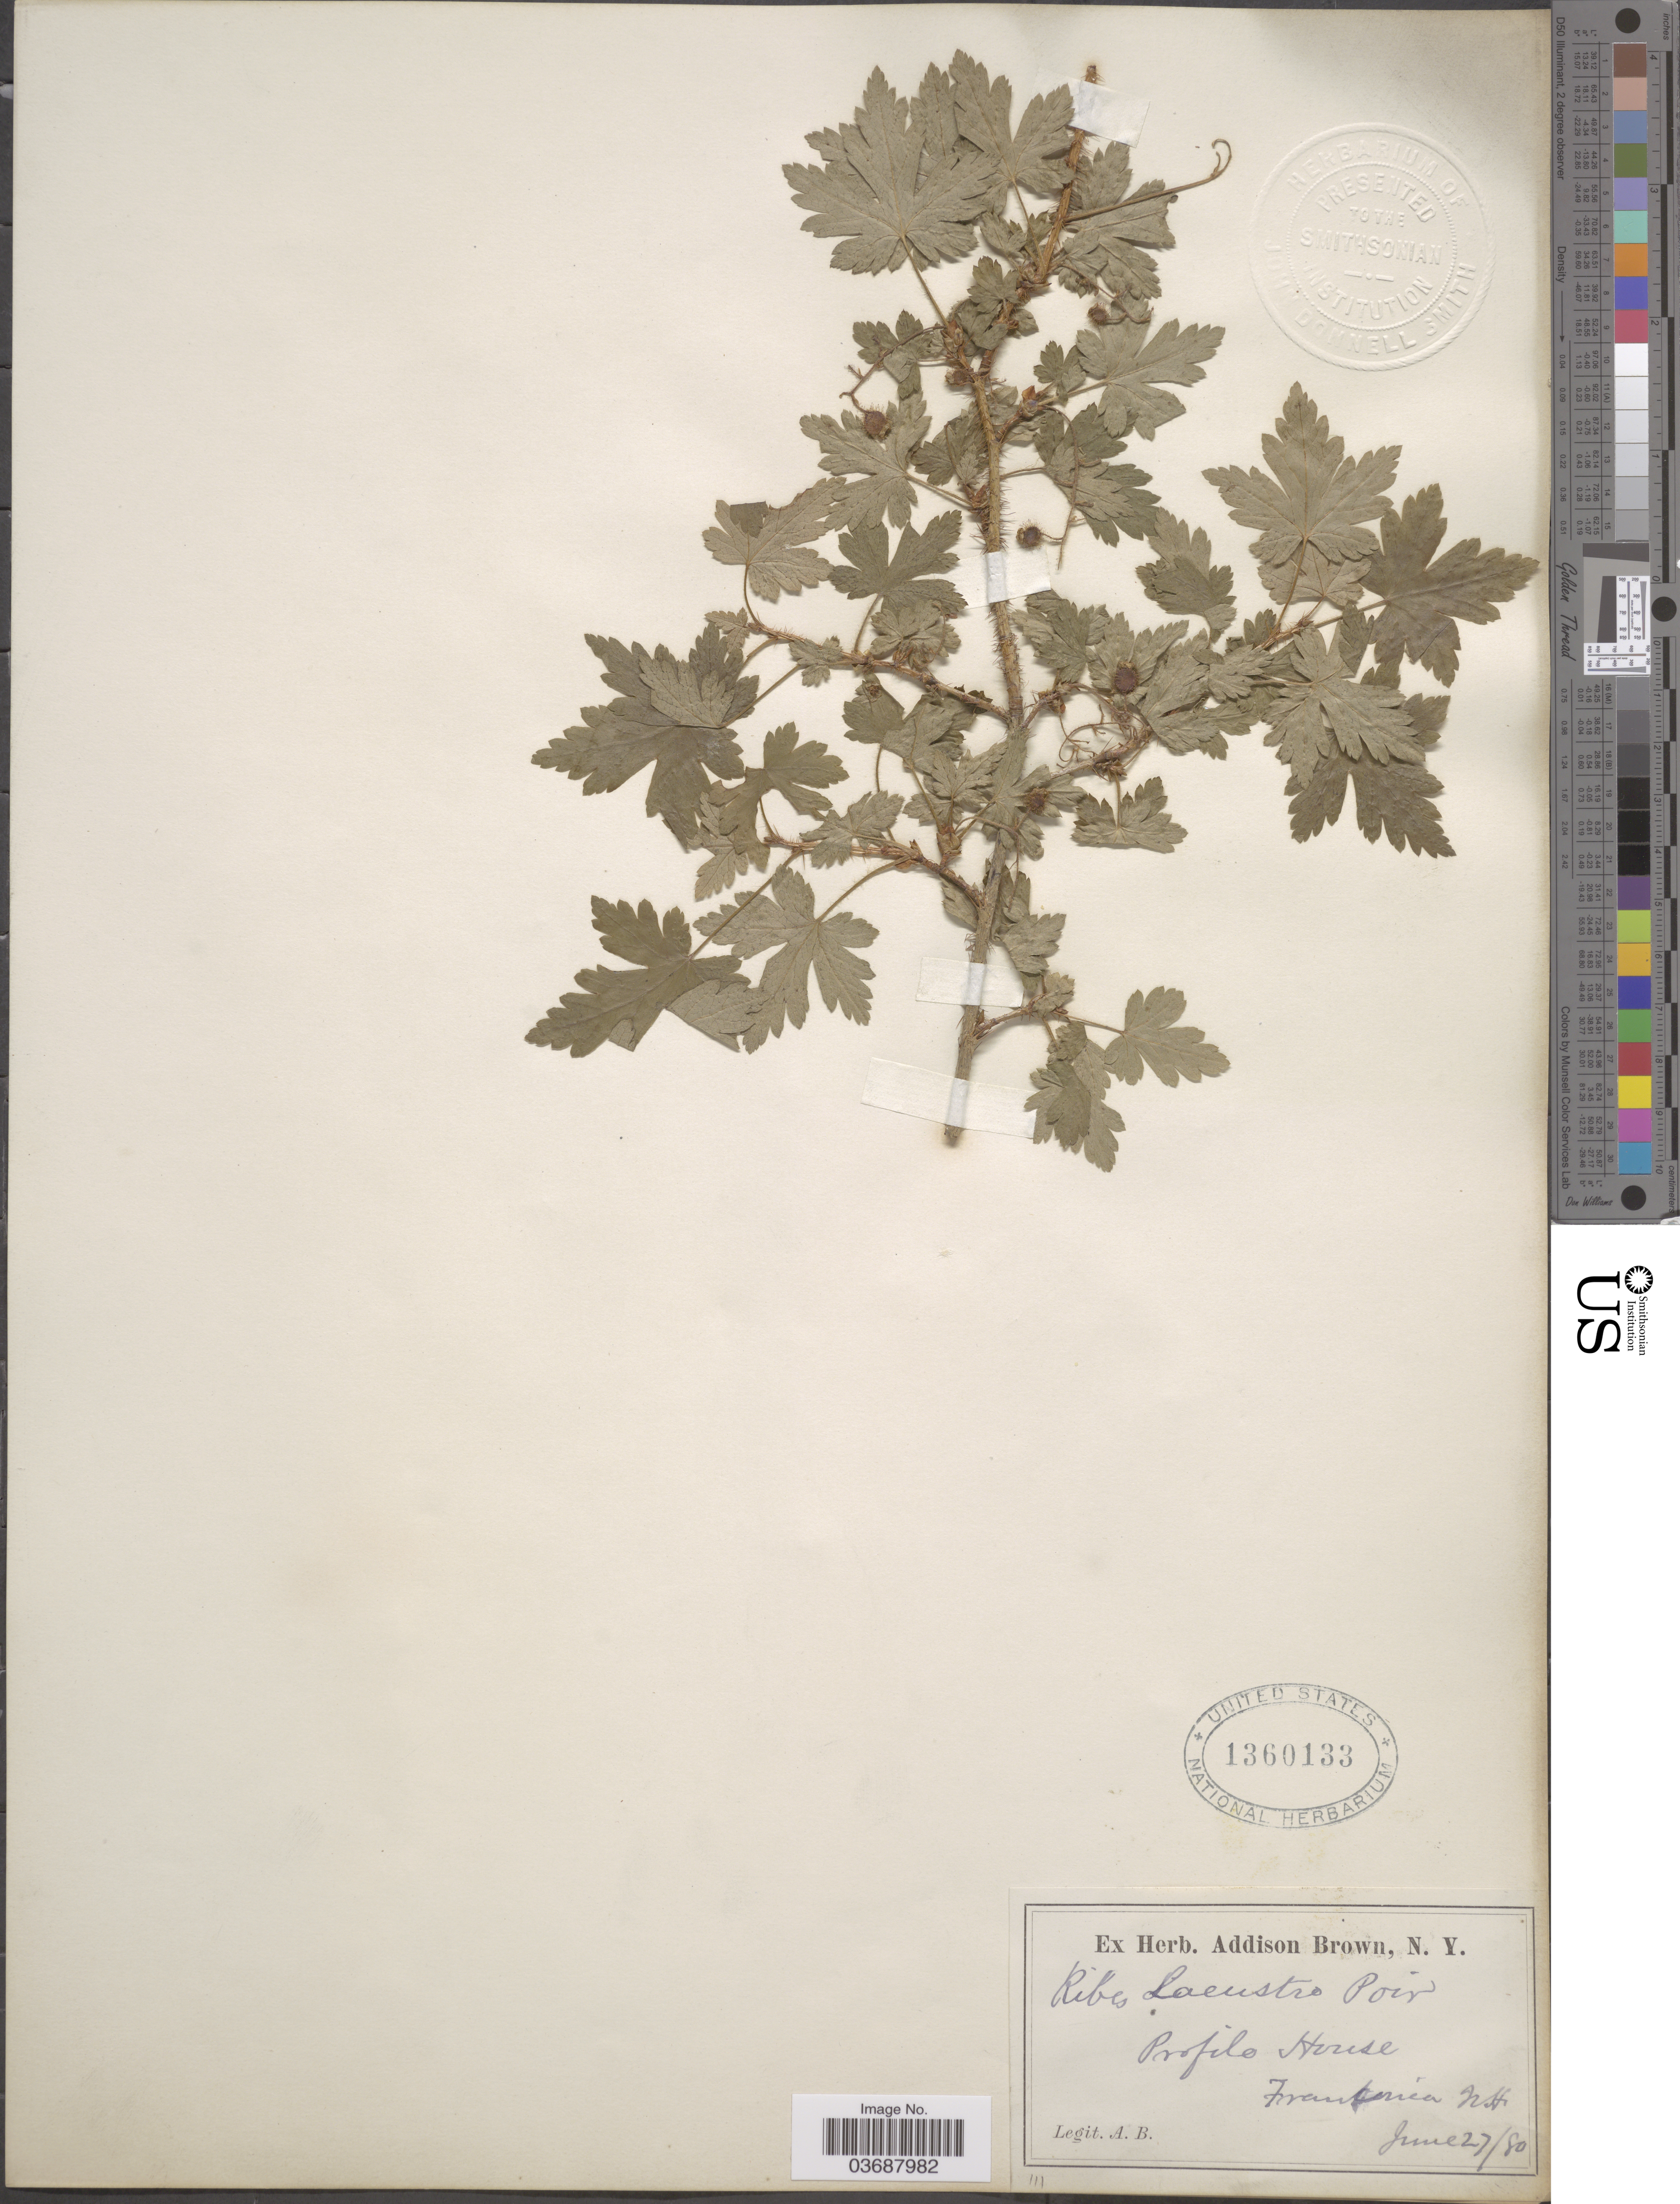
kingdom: Plantae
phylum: Tracheophyta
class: Magnoliopsida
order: Saxifragales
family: Grossulariaceae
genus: Ribes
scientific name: Ribes lacustre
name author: (Pers.) Poir.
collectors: A. Brown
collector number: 111?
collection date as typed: Transcribed d/m/y: 27/6/80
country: United States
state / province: New Hampshire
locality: Profile House, Franconia.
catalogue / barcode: US 1360133